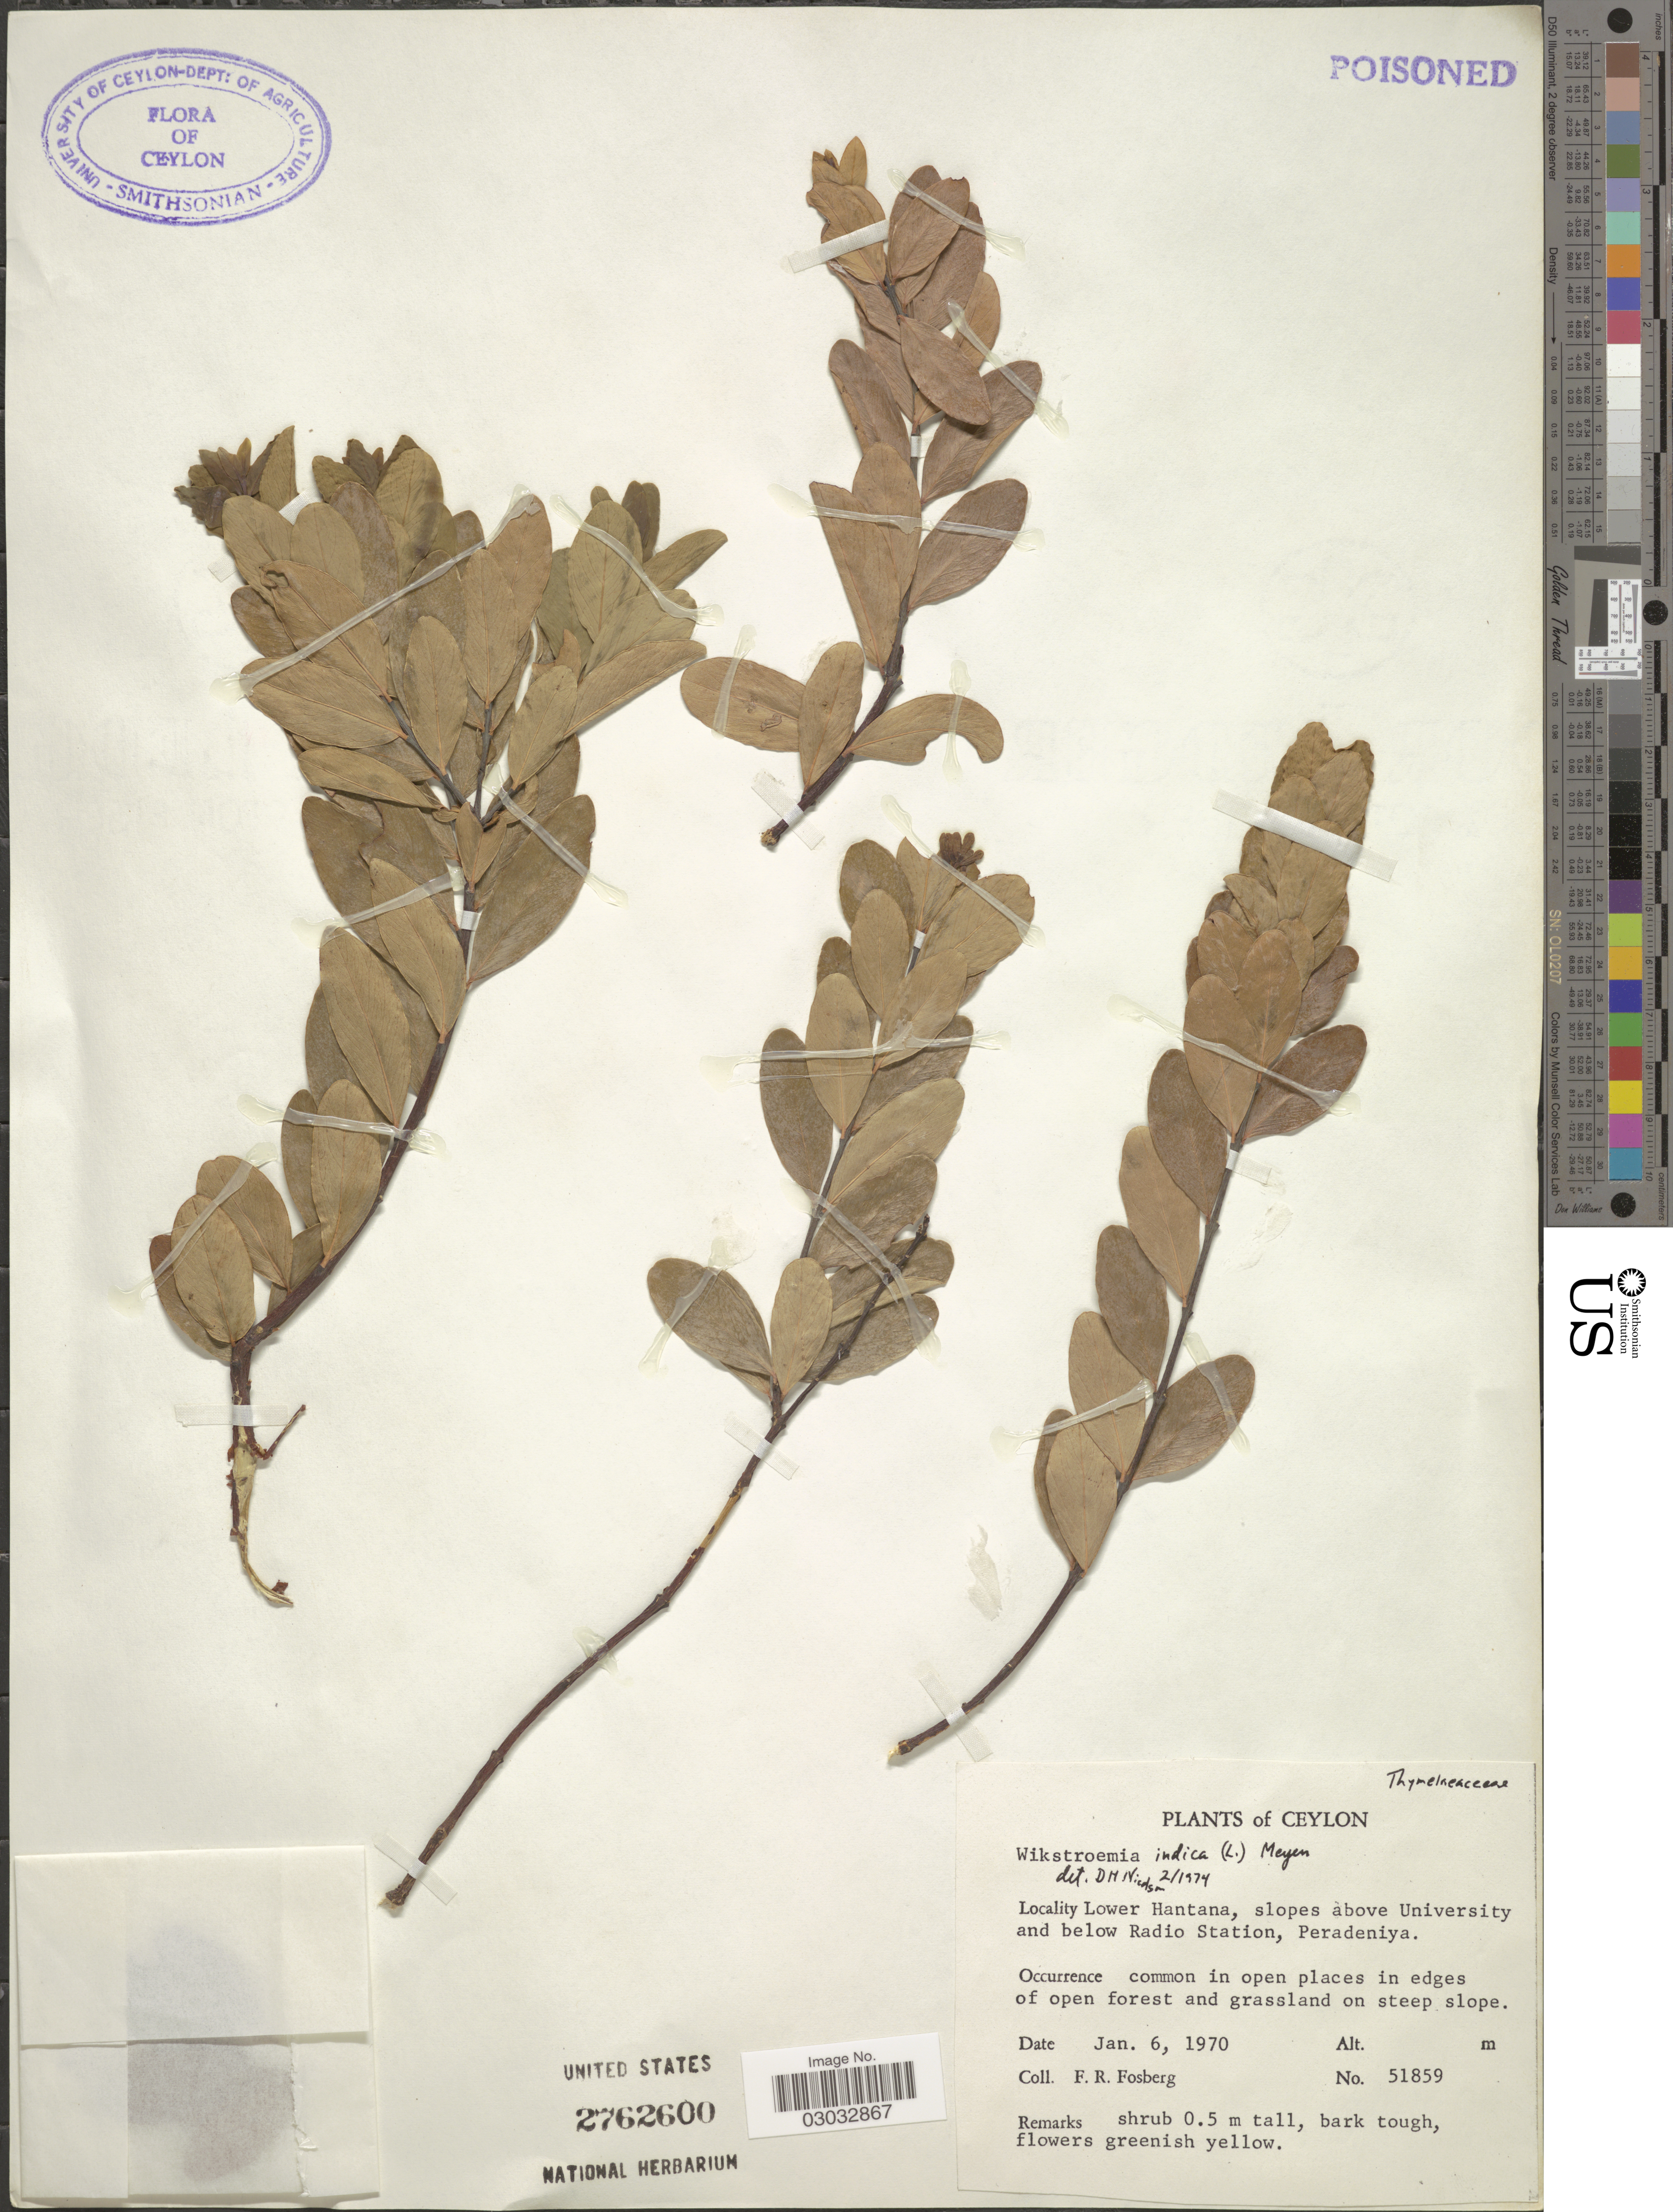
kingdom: Plantae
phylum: Tracheophyta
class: Magnoliopsida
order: Malvales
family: Thymelaeaceae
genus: Wikstroemia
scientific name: Wikstroemia indica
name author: (L.) C.A. Mey.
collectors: F. R. Fosberg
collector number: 51859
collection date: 1970-01-06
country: Sri Lanka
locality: Ceylon, Lower Hantana, slopes above University and below Radio Station, Peradeniya.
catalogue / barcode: US 2762600